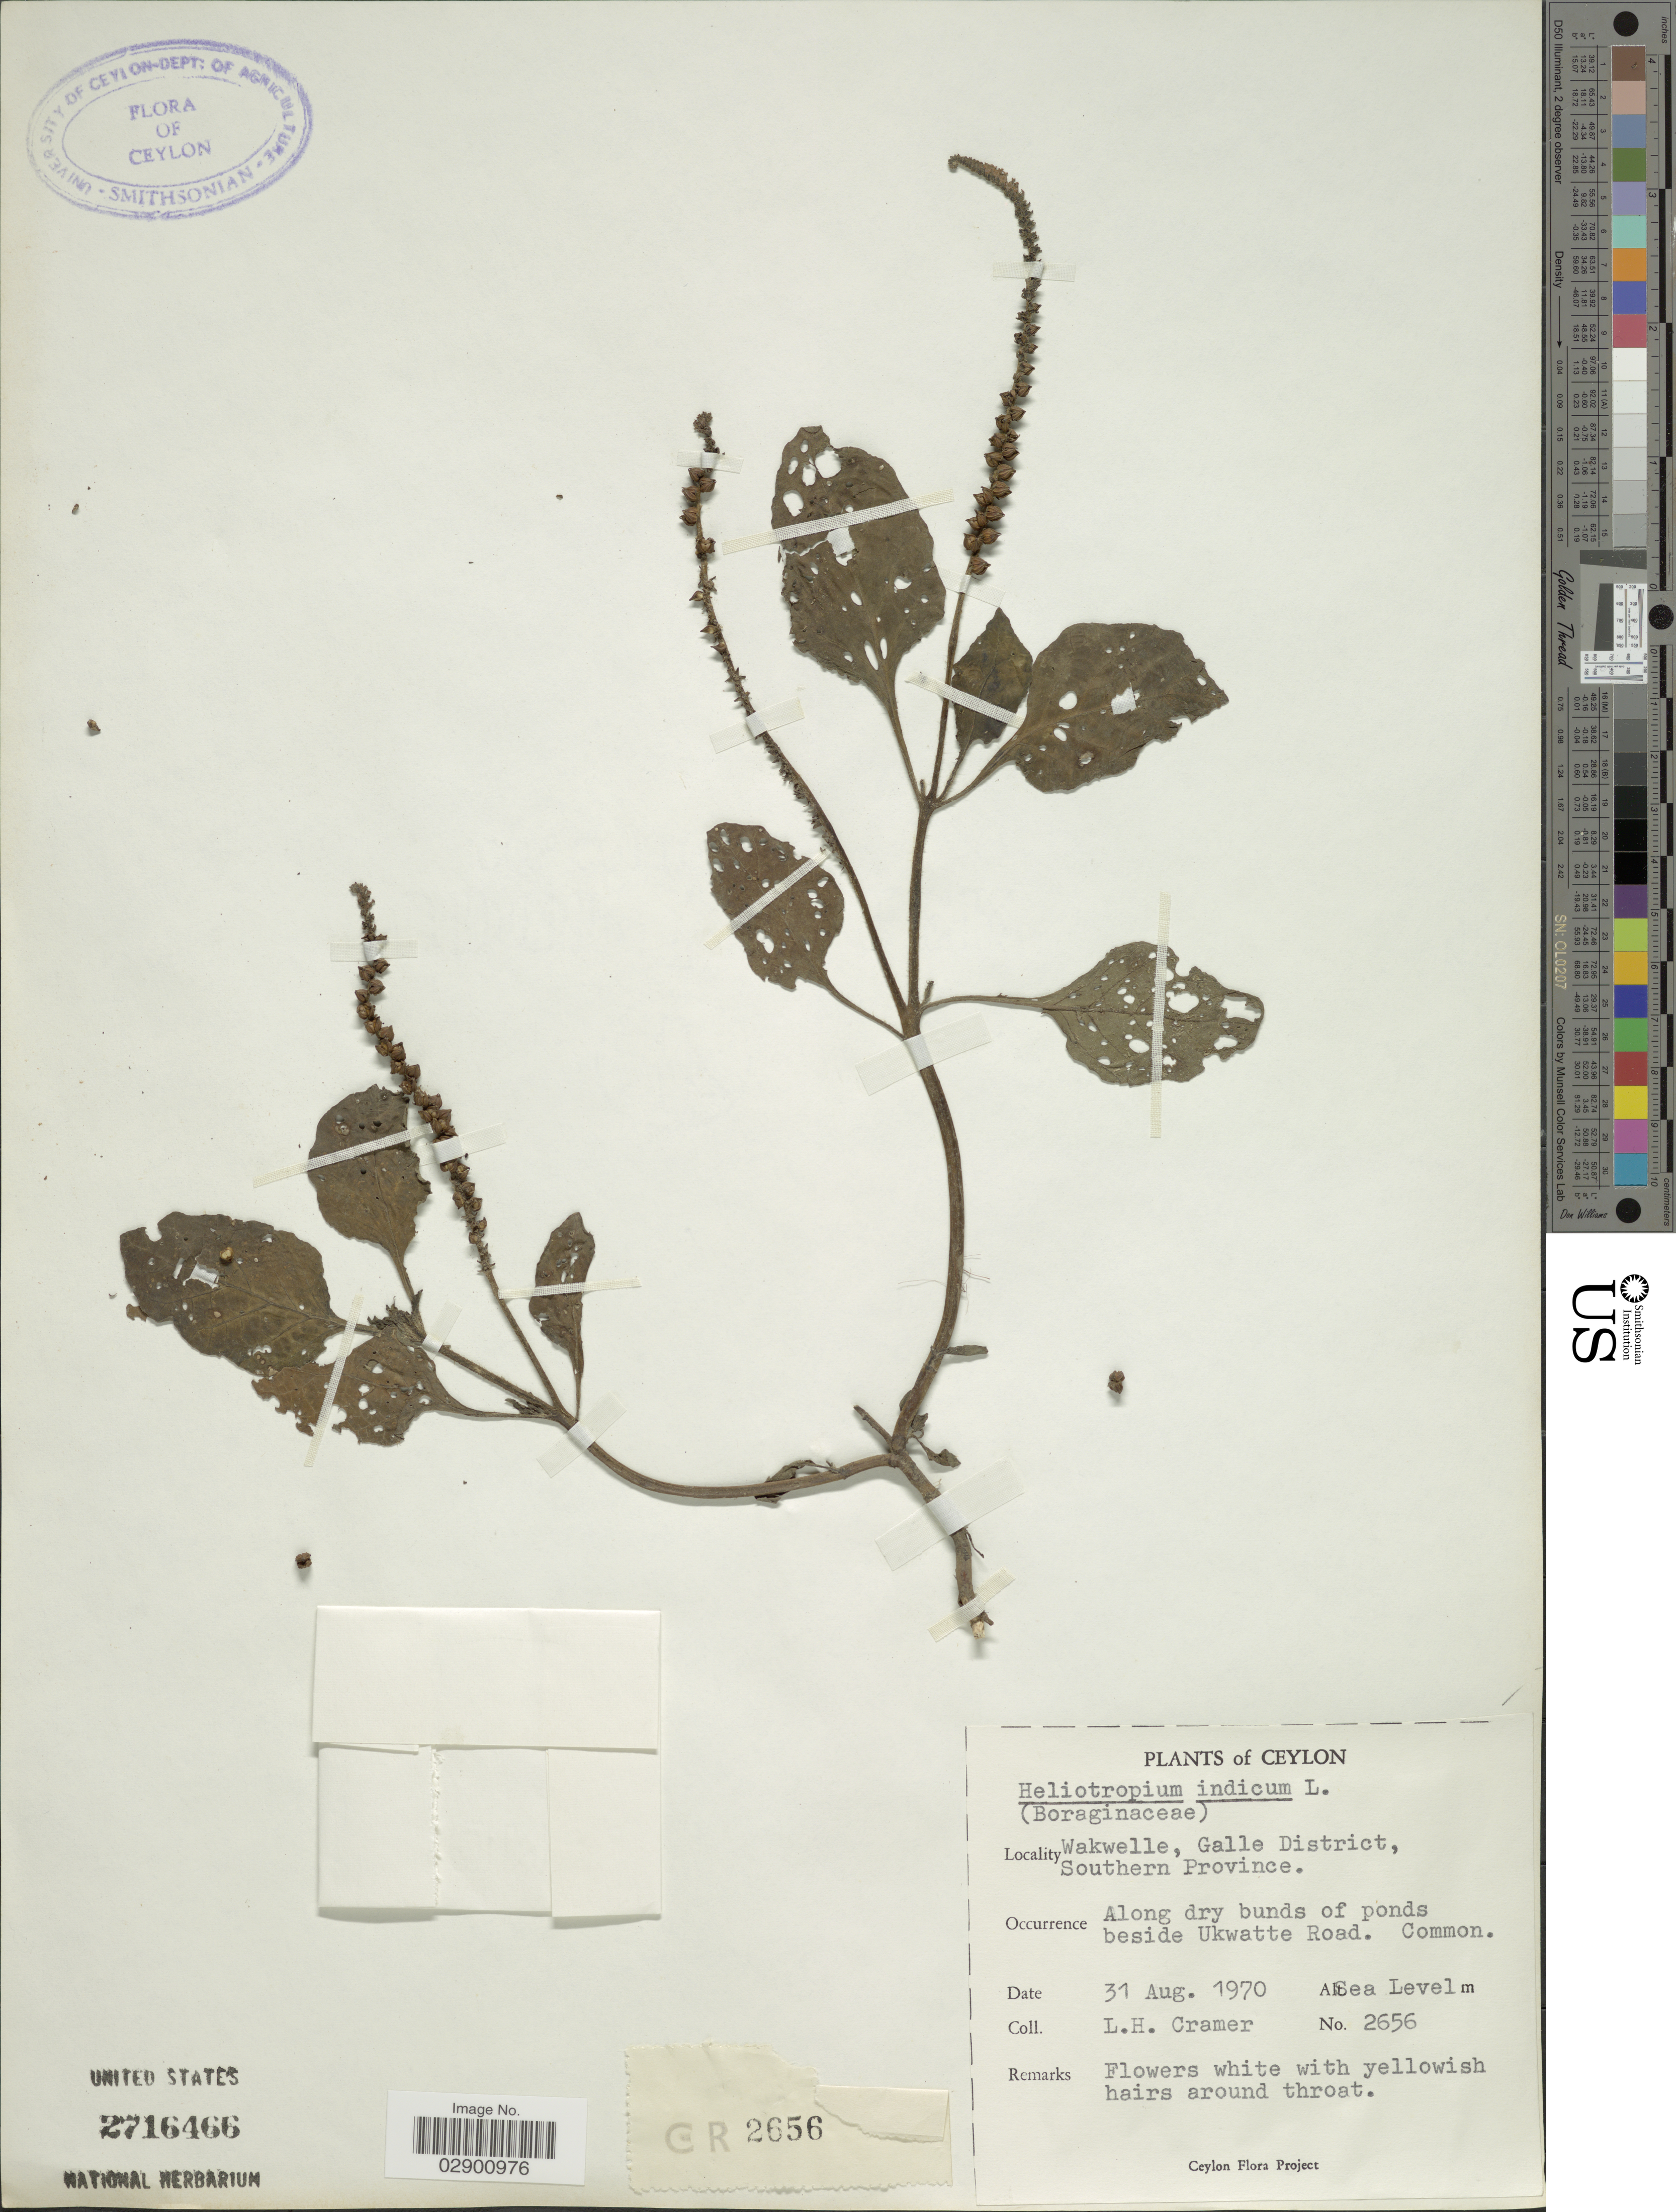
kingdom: Plantae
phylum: Tracheophyta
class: Magnoliopsida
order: Boraginales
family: Heliotropiaceae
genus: Heliotropium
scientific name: Heliotropium indicum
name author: L.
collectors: L. H. Cramer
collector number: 2656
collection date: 1970-08-31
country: Sri Lanka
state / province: Southern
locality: Ceylon. Wakwelle, Galle District, Southern Province. Along dry bunds of ponds beside Ukwatte Road.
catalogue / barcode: US 2716466